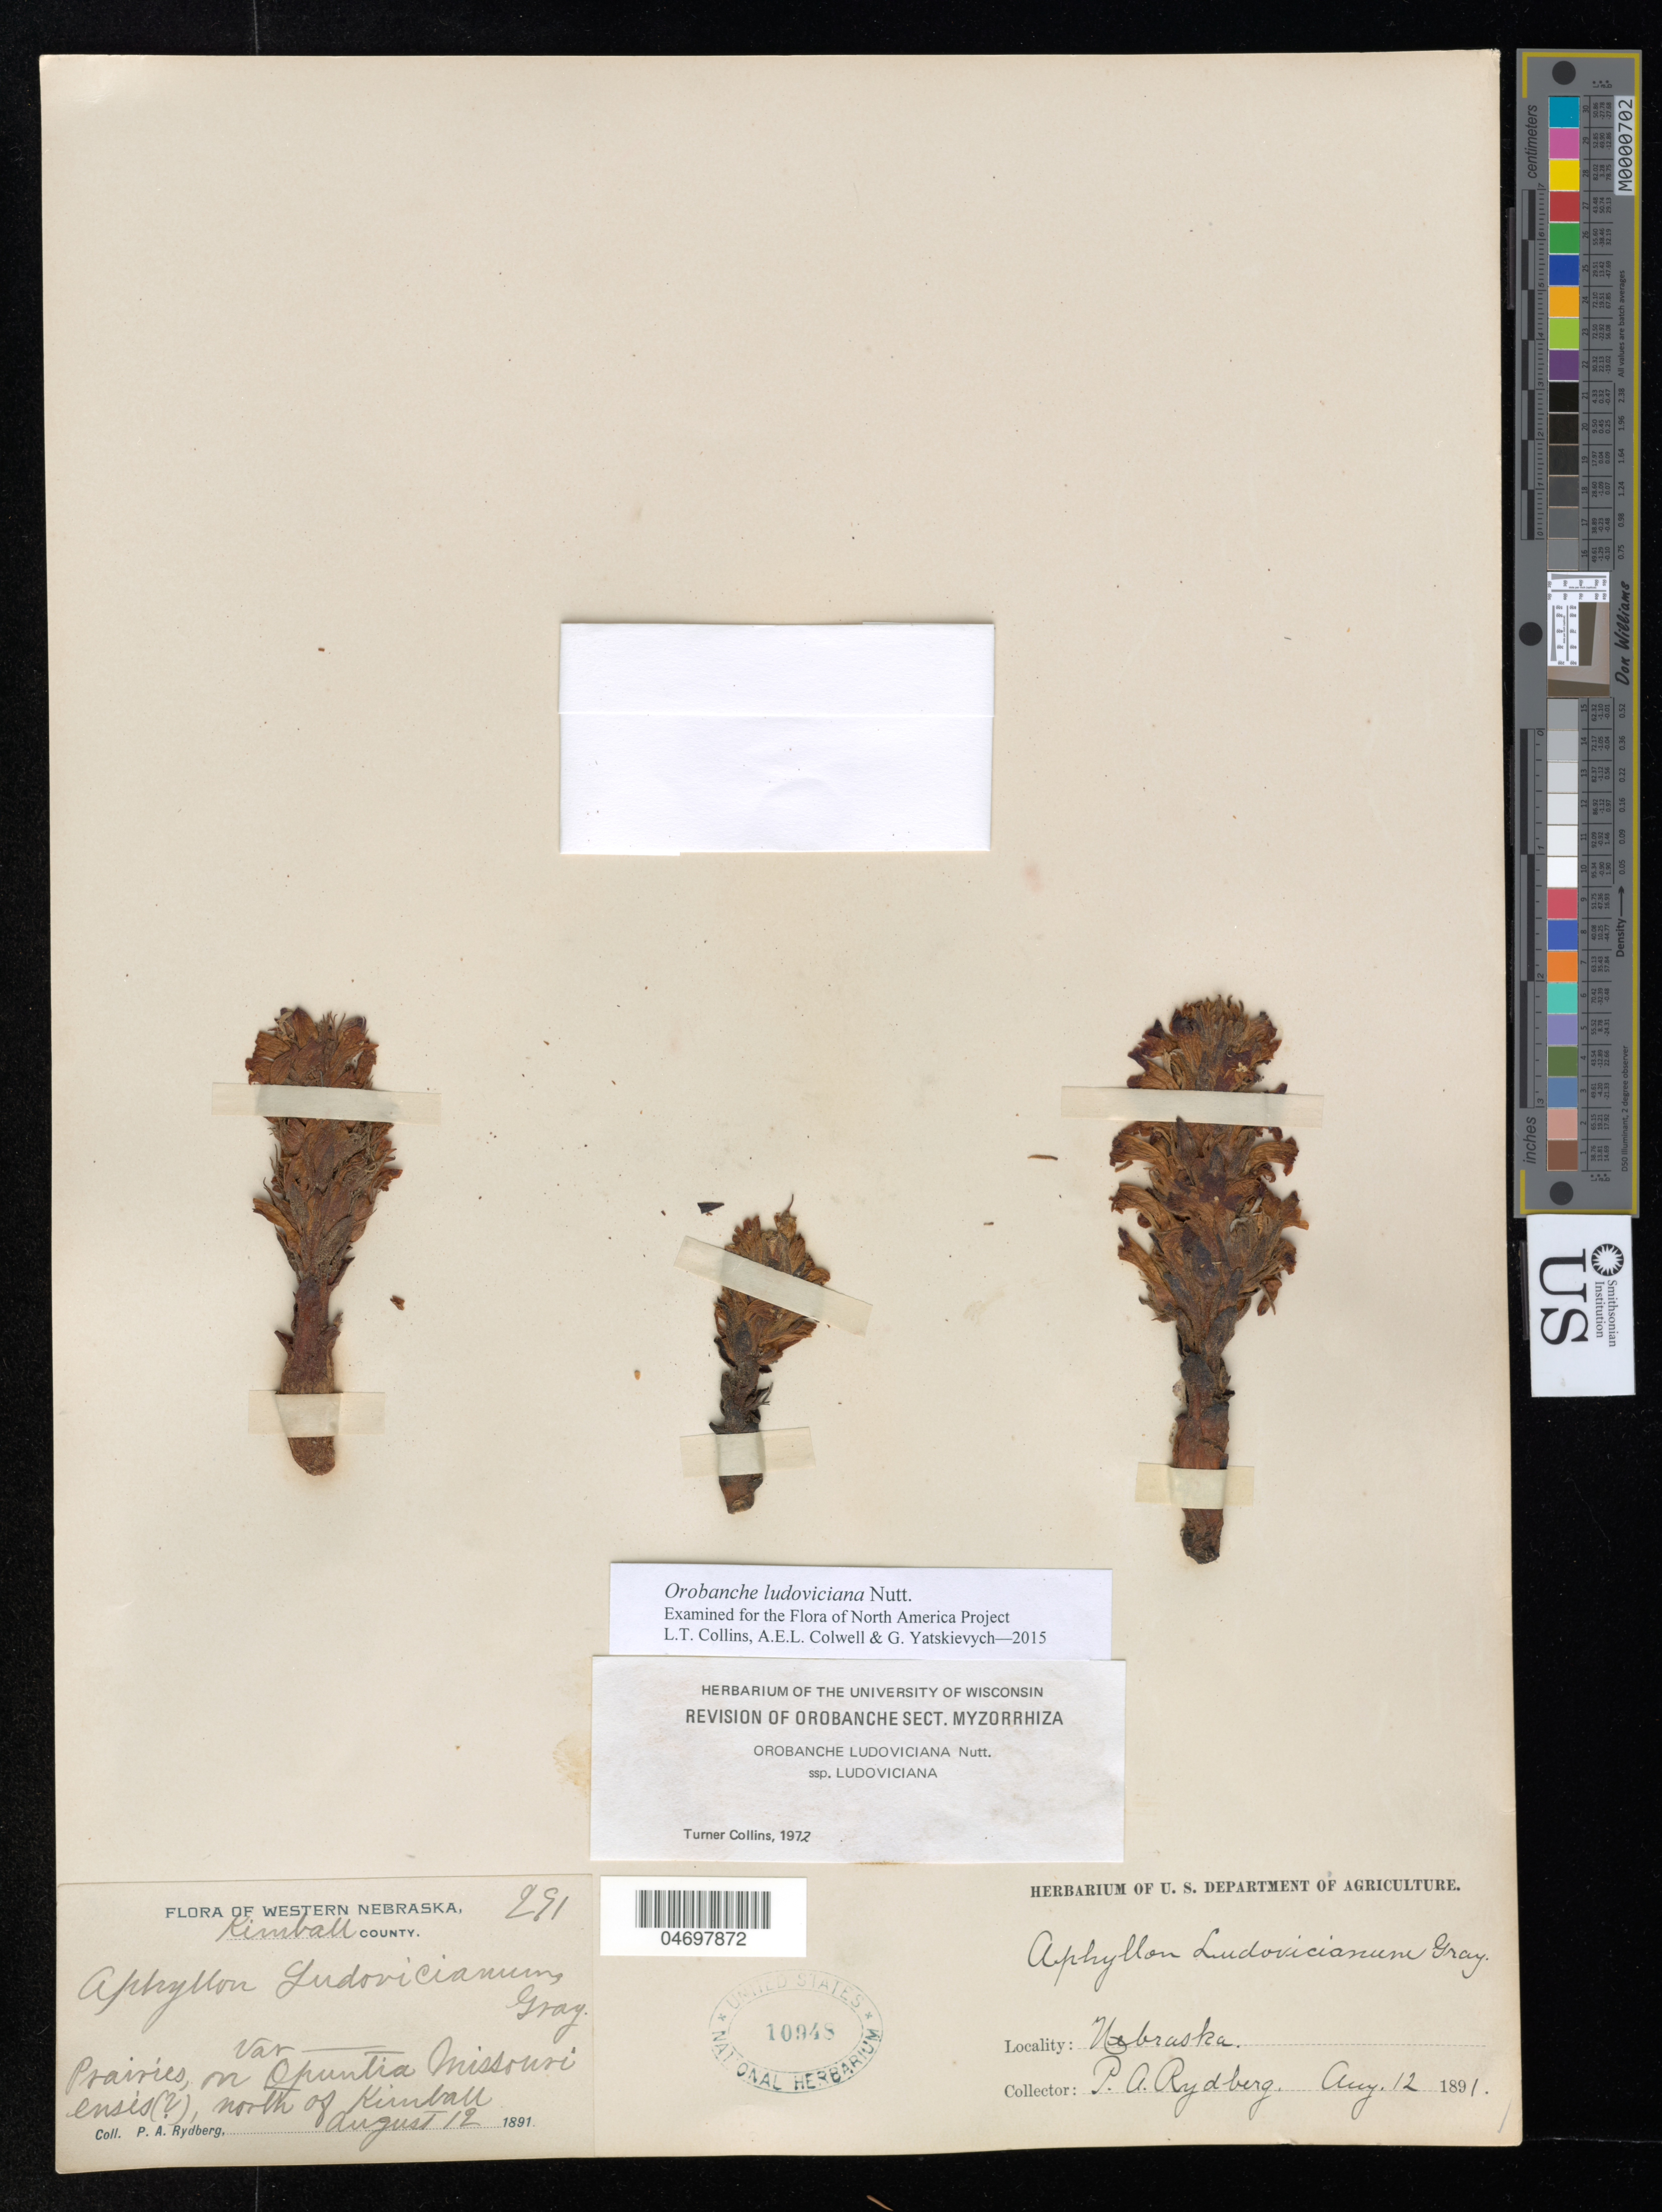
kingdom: Plantae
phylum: Tracheophyta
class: Magnoliopsida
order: Lamiales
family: Orobanchaceae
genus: Orobanche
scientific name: Orobanche ludoviciana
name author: Nutt.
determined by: Collins, L. T.; Colwell, A. E.; Yatskievych, G. A.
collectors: P. A. Rydberg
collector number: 291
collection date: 1891-08-12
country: United States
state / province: Nebraska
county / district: Kimball Co.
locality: North of Kimball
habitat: Prairies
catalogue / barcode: US 10948